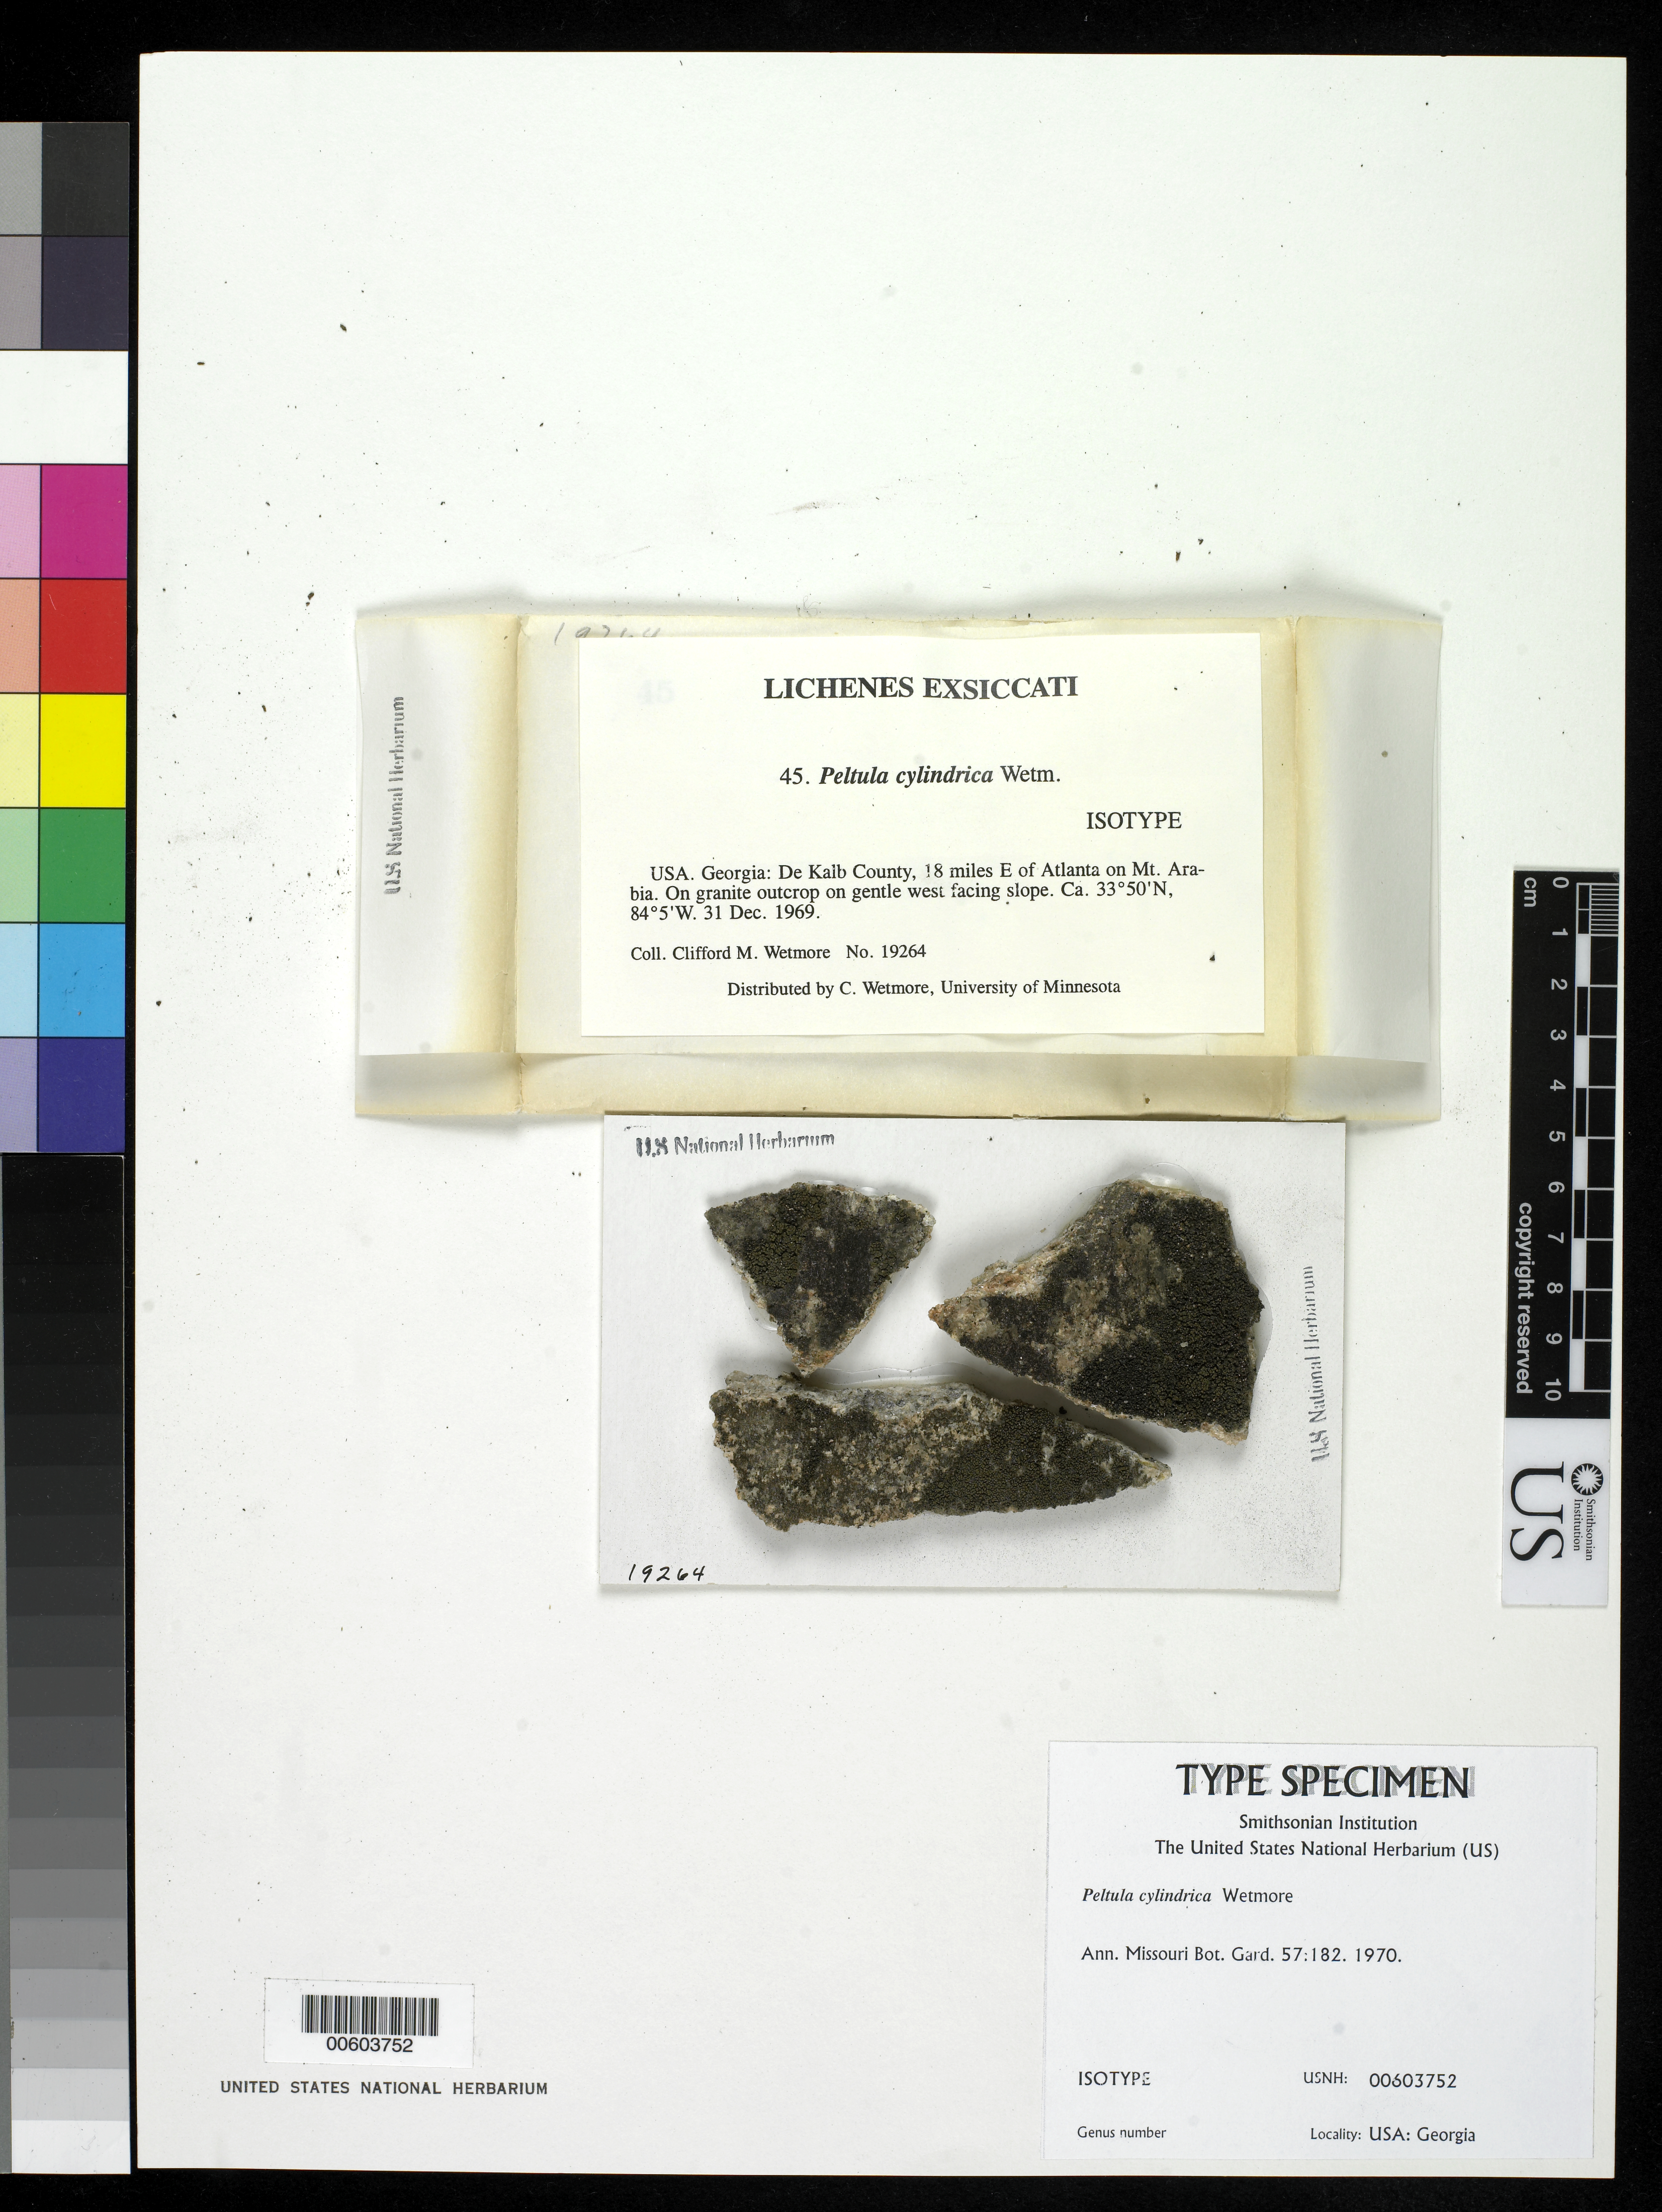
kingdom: Fungi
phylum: Ascomycota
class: Lichinomycetes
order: Lichinales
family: Peltulaceae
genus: Peltula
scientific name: Peltula cylindrica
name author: Wetmore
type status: Isotype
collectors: C. Wetmore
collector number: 19264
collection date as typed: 31 Dec 1969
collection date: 1969-12-31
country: United States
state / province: Georgia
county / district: Dekalb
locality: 18 mi E of Atlanta on Mt. Arabia.